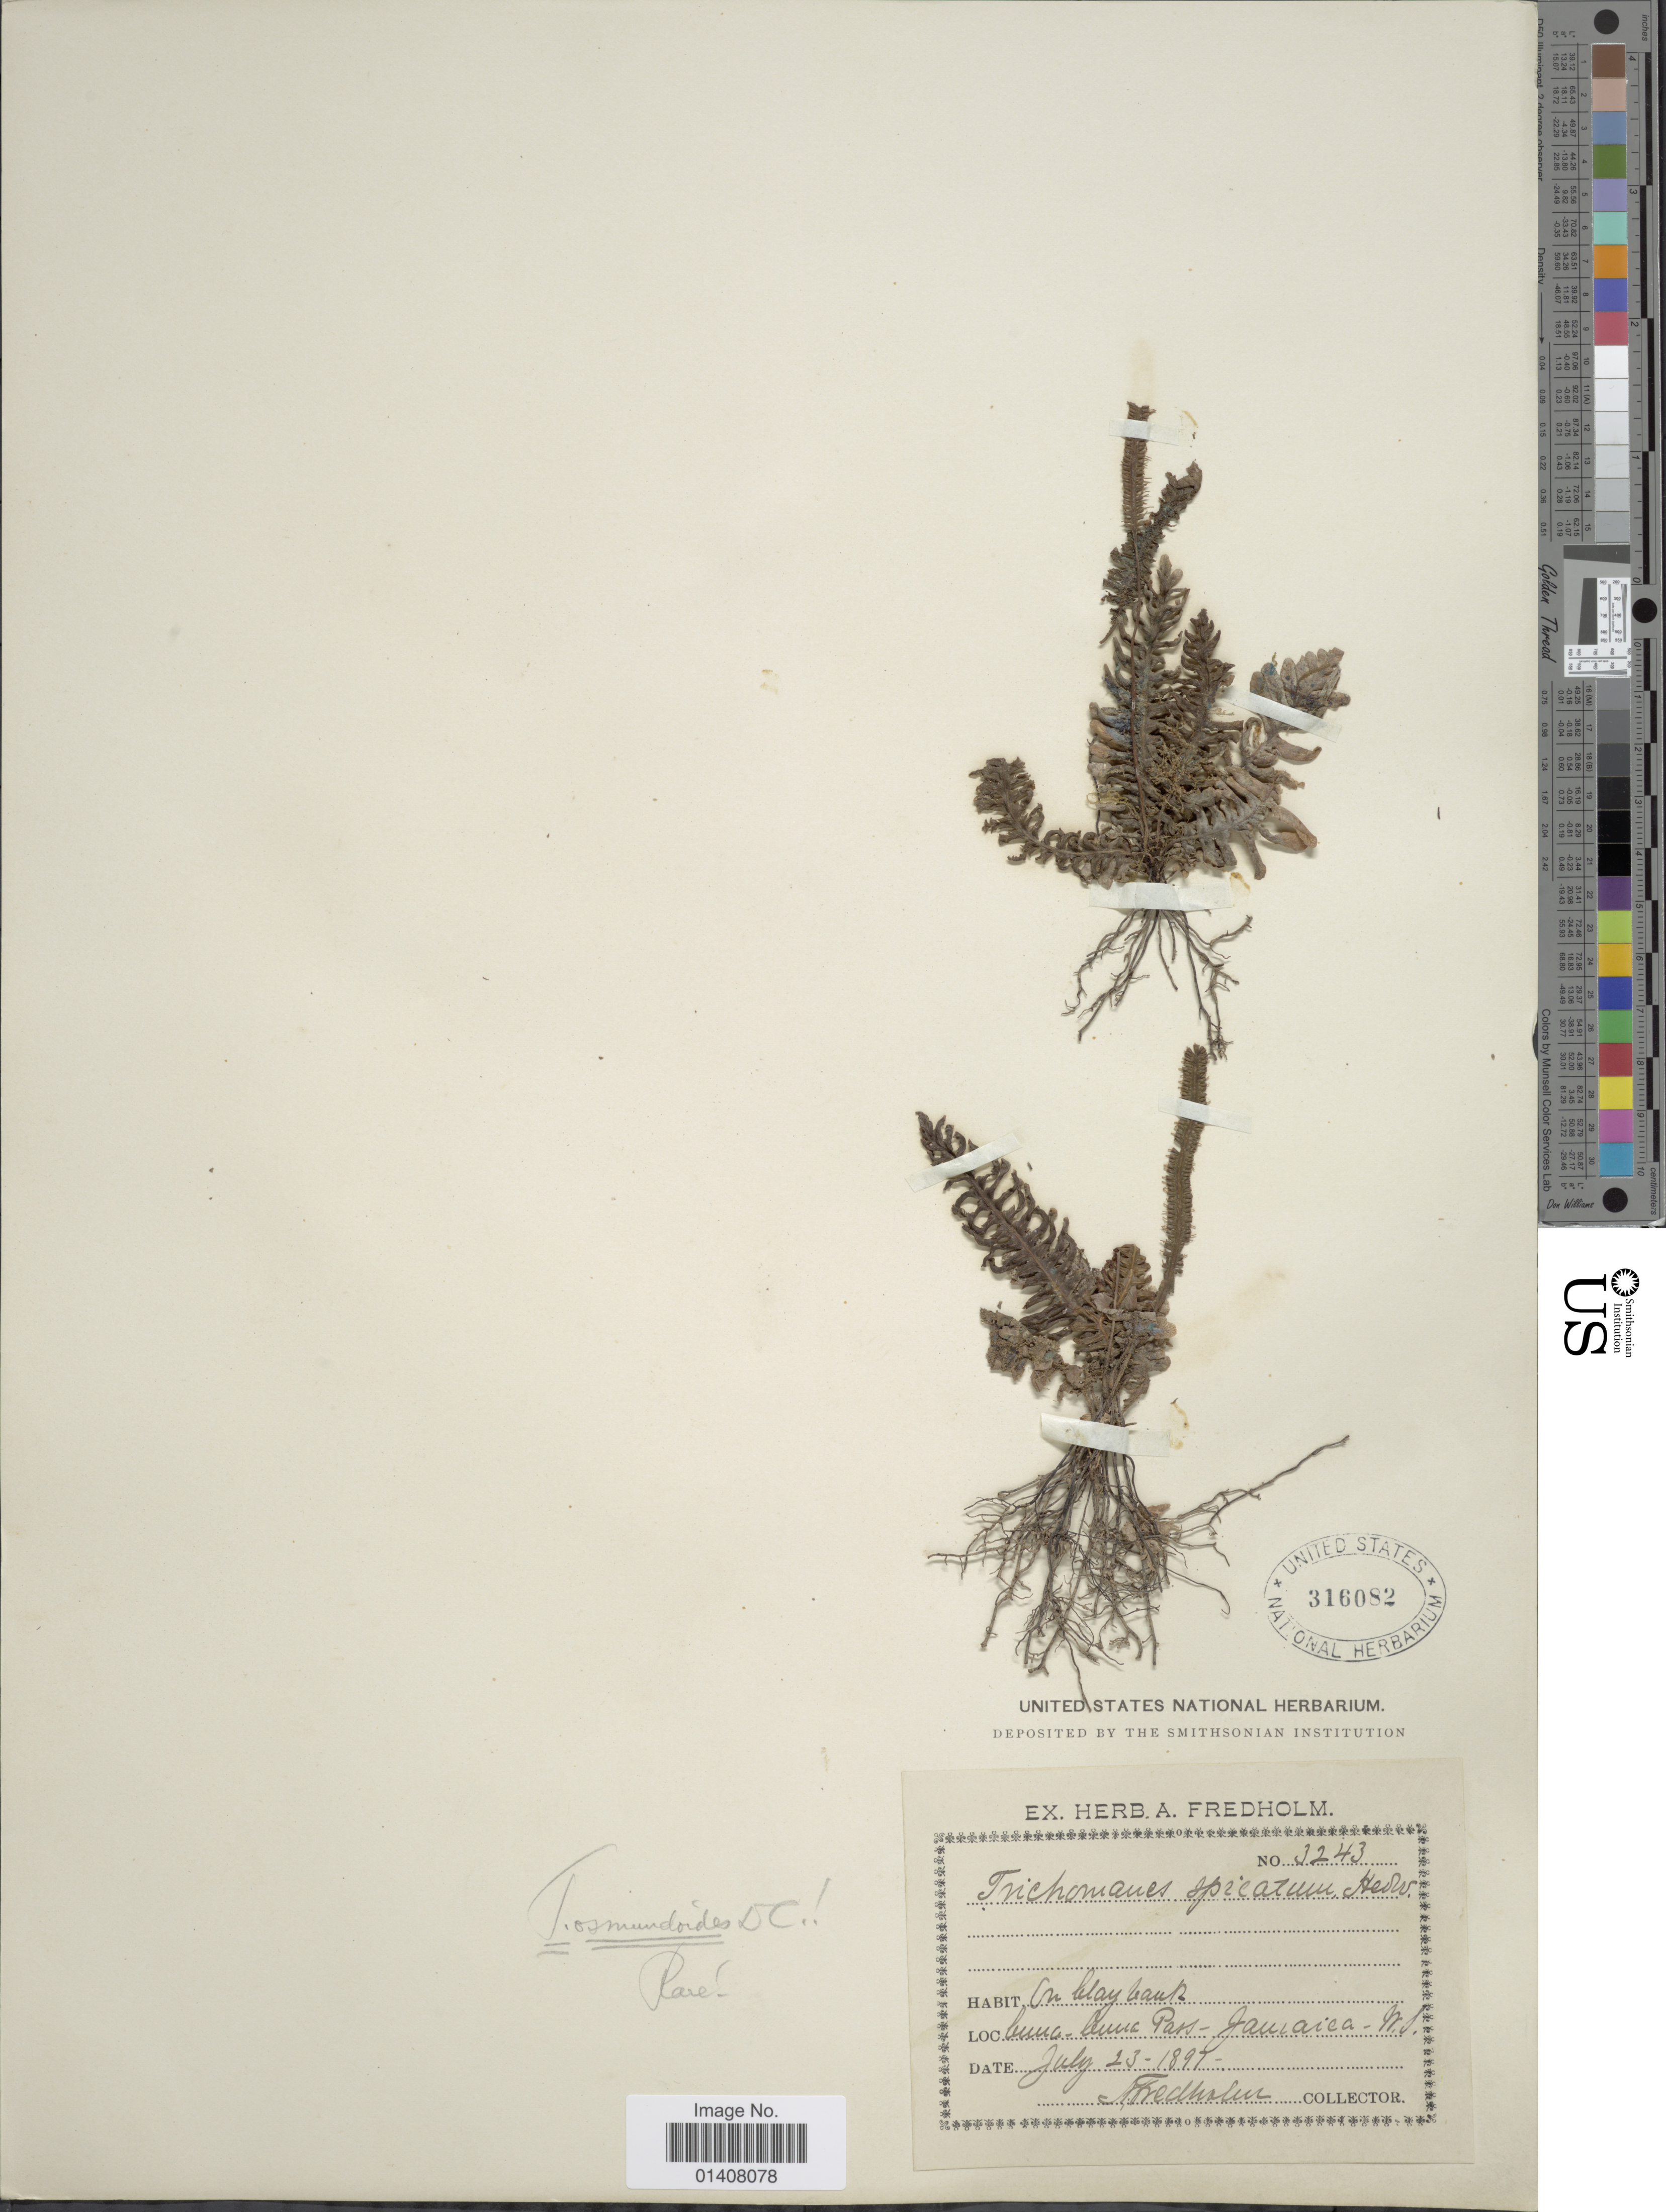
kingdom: Plantae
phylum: Tracheophyta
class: Polypodiopsida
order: Hymenophyllales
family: Hymenophyllaceae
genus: Trichomanes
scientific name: Trichomanes osmundoides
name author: DC. ex Poir.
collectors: A. Fredholm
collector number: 3243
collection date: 1897-07-23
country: Jamaica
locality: Cuna-Cuna pass, W.I.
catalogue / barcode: US 316082